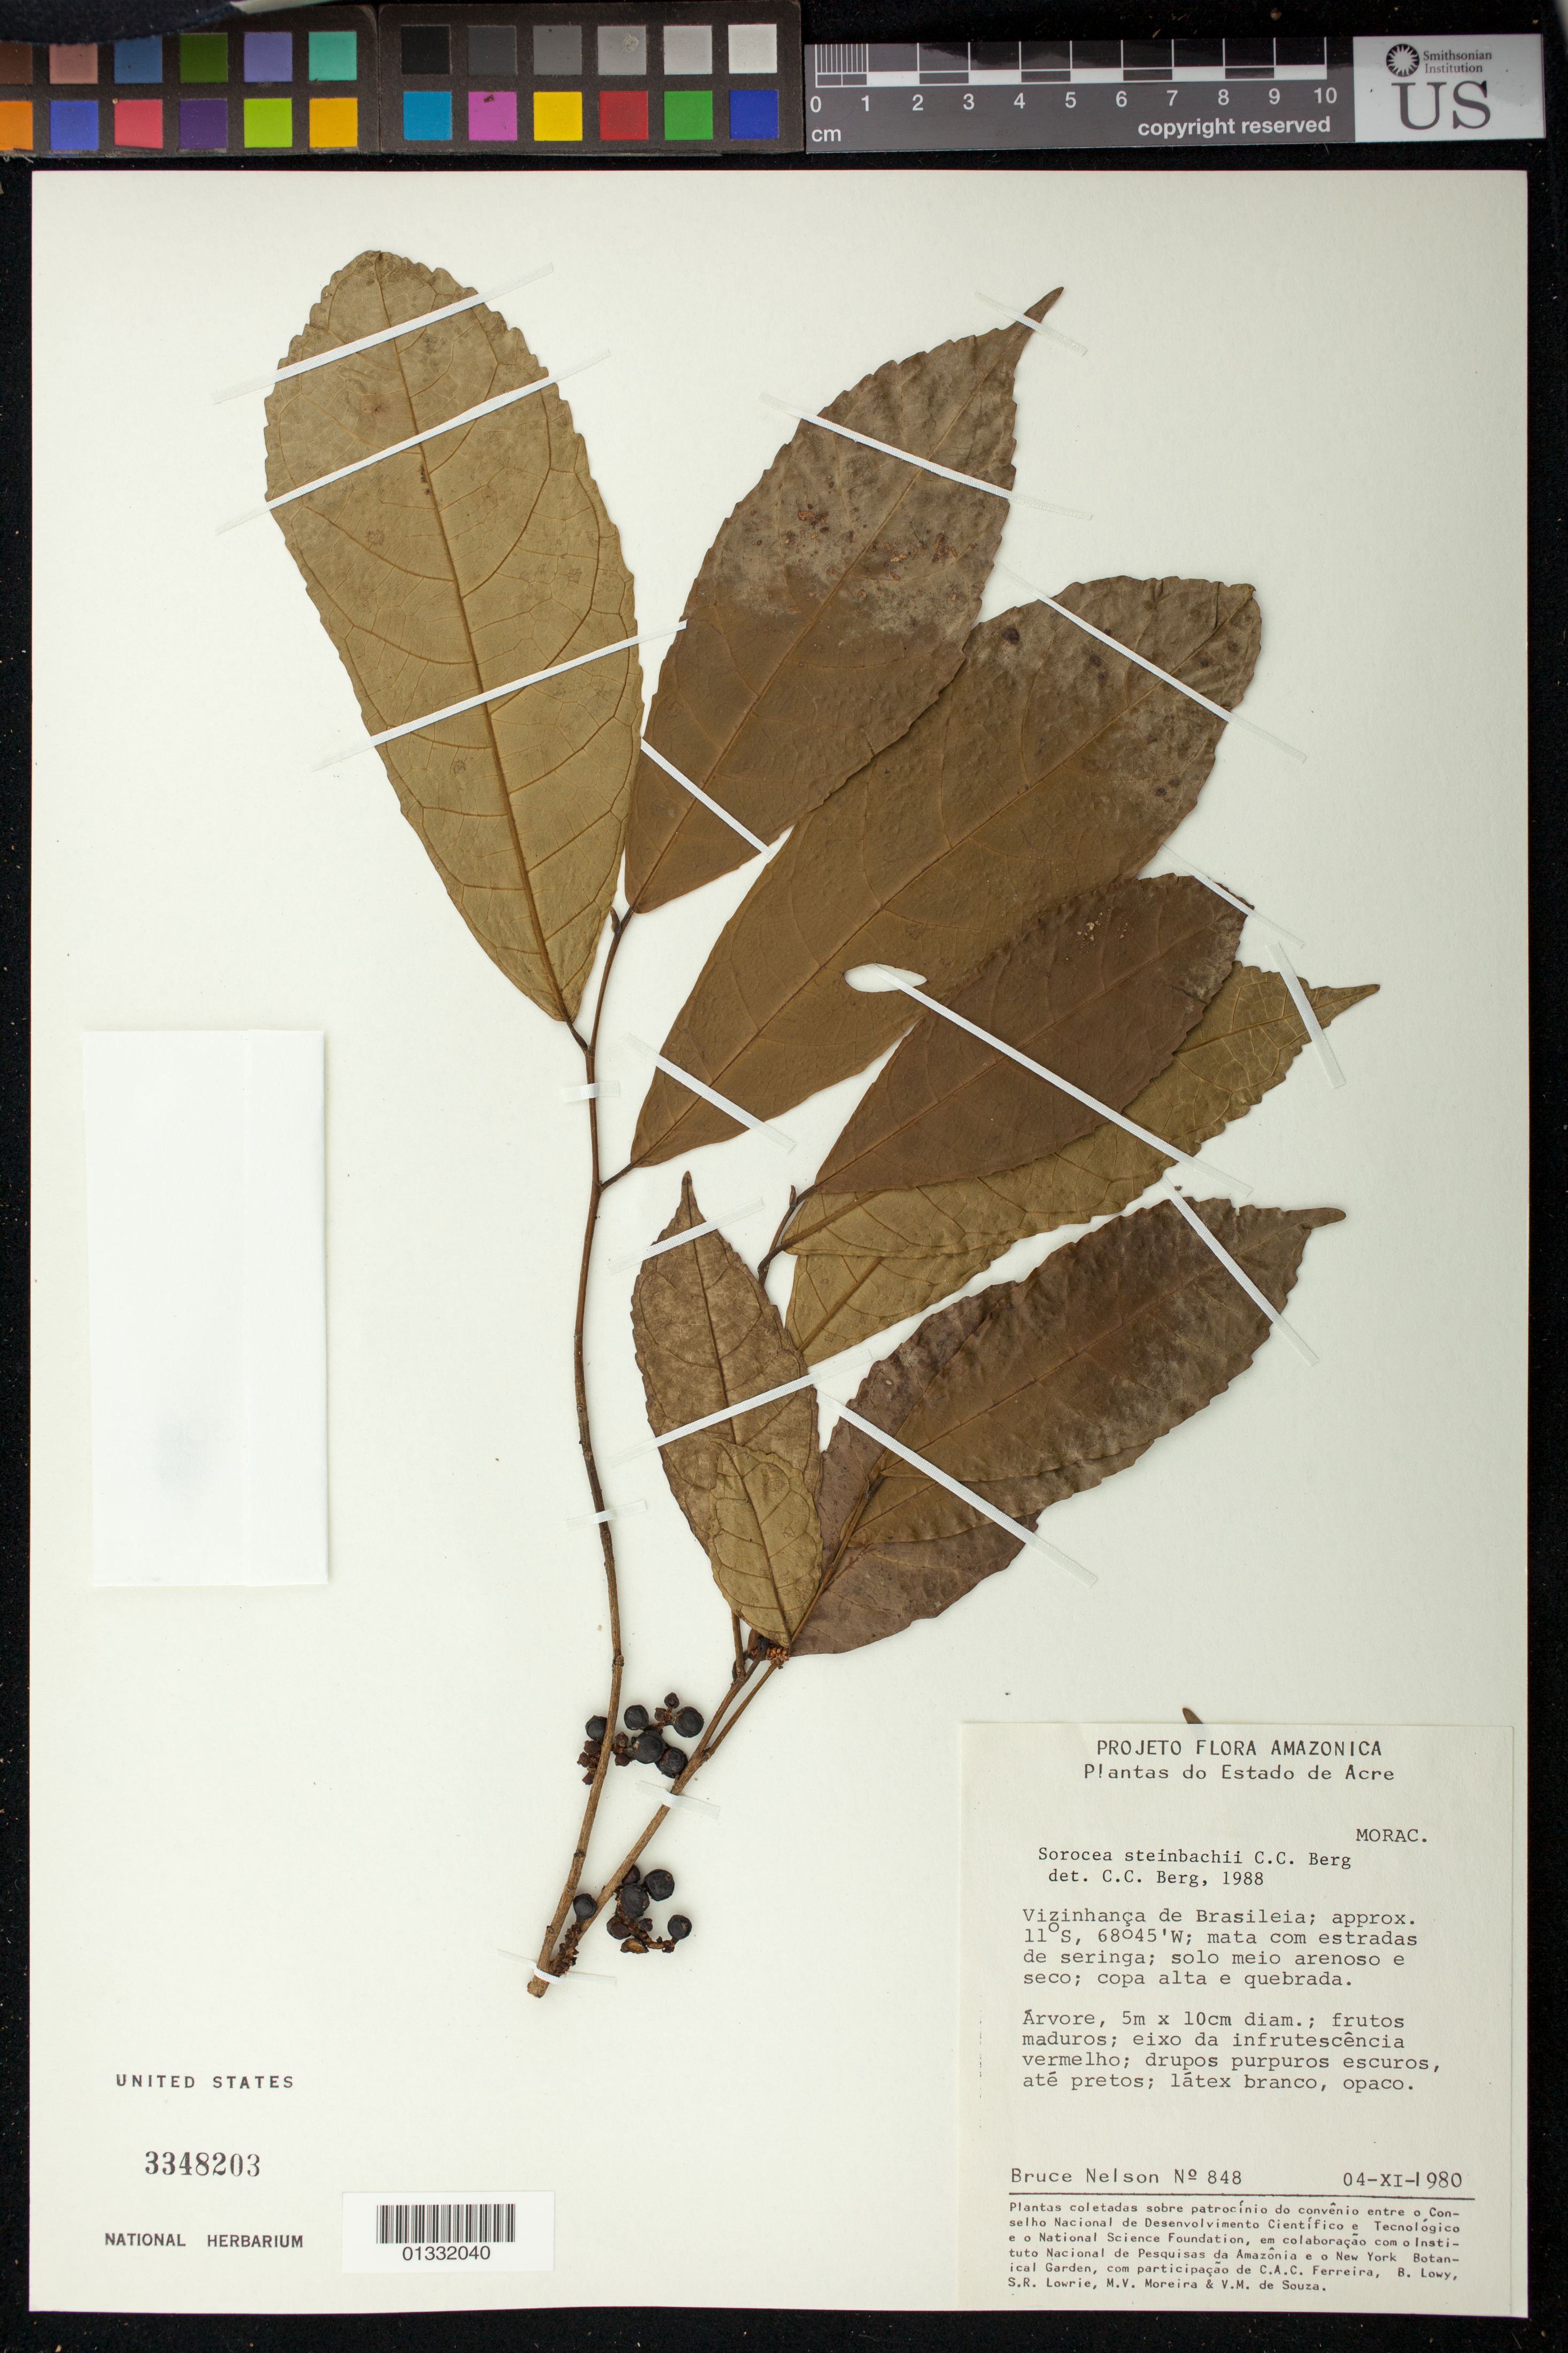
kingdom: Plantae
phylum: Tracheophyta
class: Magnoliopsida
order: Rosales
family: Moraceae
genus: Sorocea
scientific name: Sorocea steinbachii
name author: C.C. Berg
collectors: B. Nelson, C. A. Cid Ferreira, B. Lowy, S. Lowrie, M. Moreira & V. Souza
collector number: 848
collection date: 1980-11-04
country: Brazil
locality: Vizinhança de Brasileia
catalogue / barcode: US 3348203